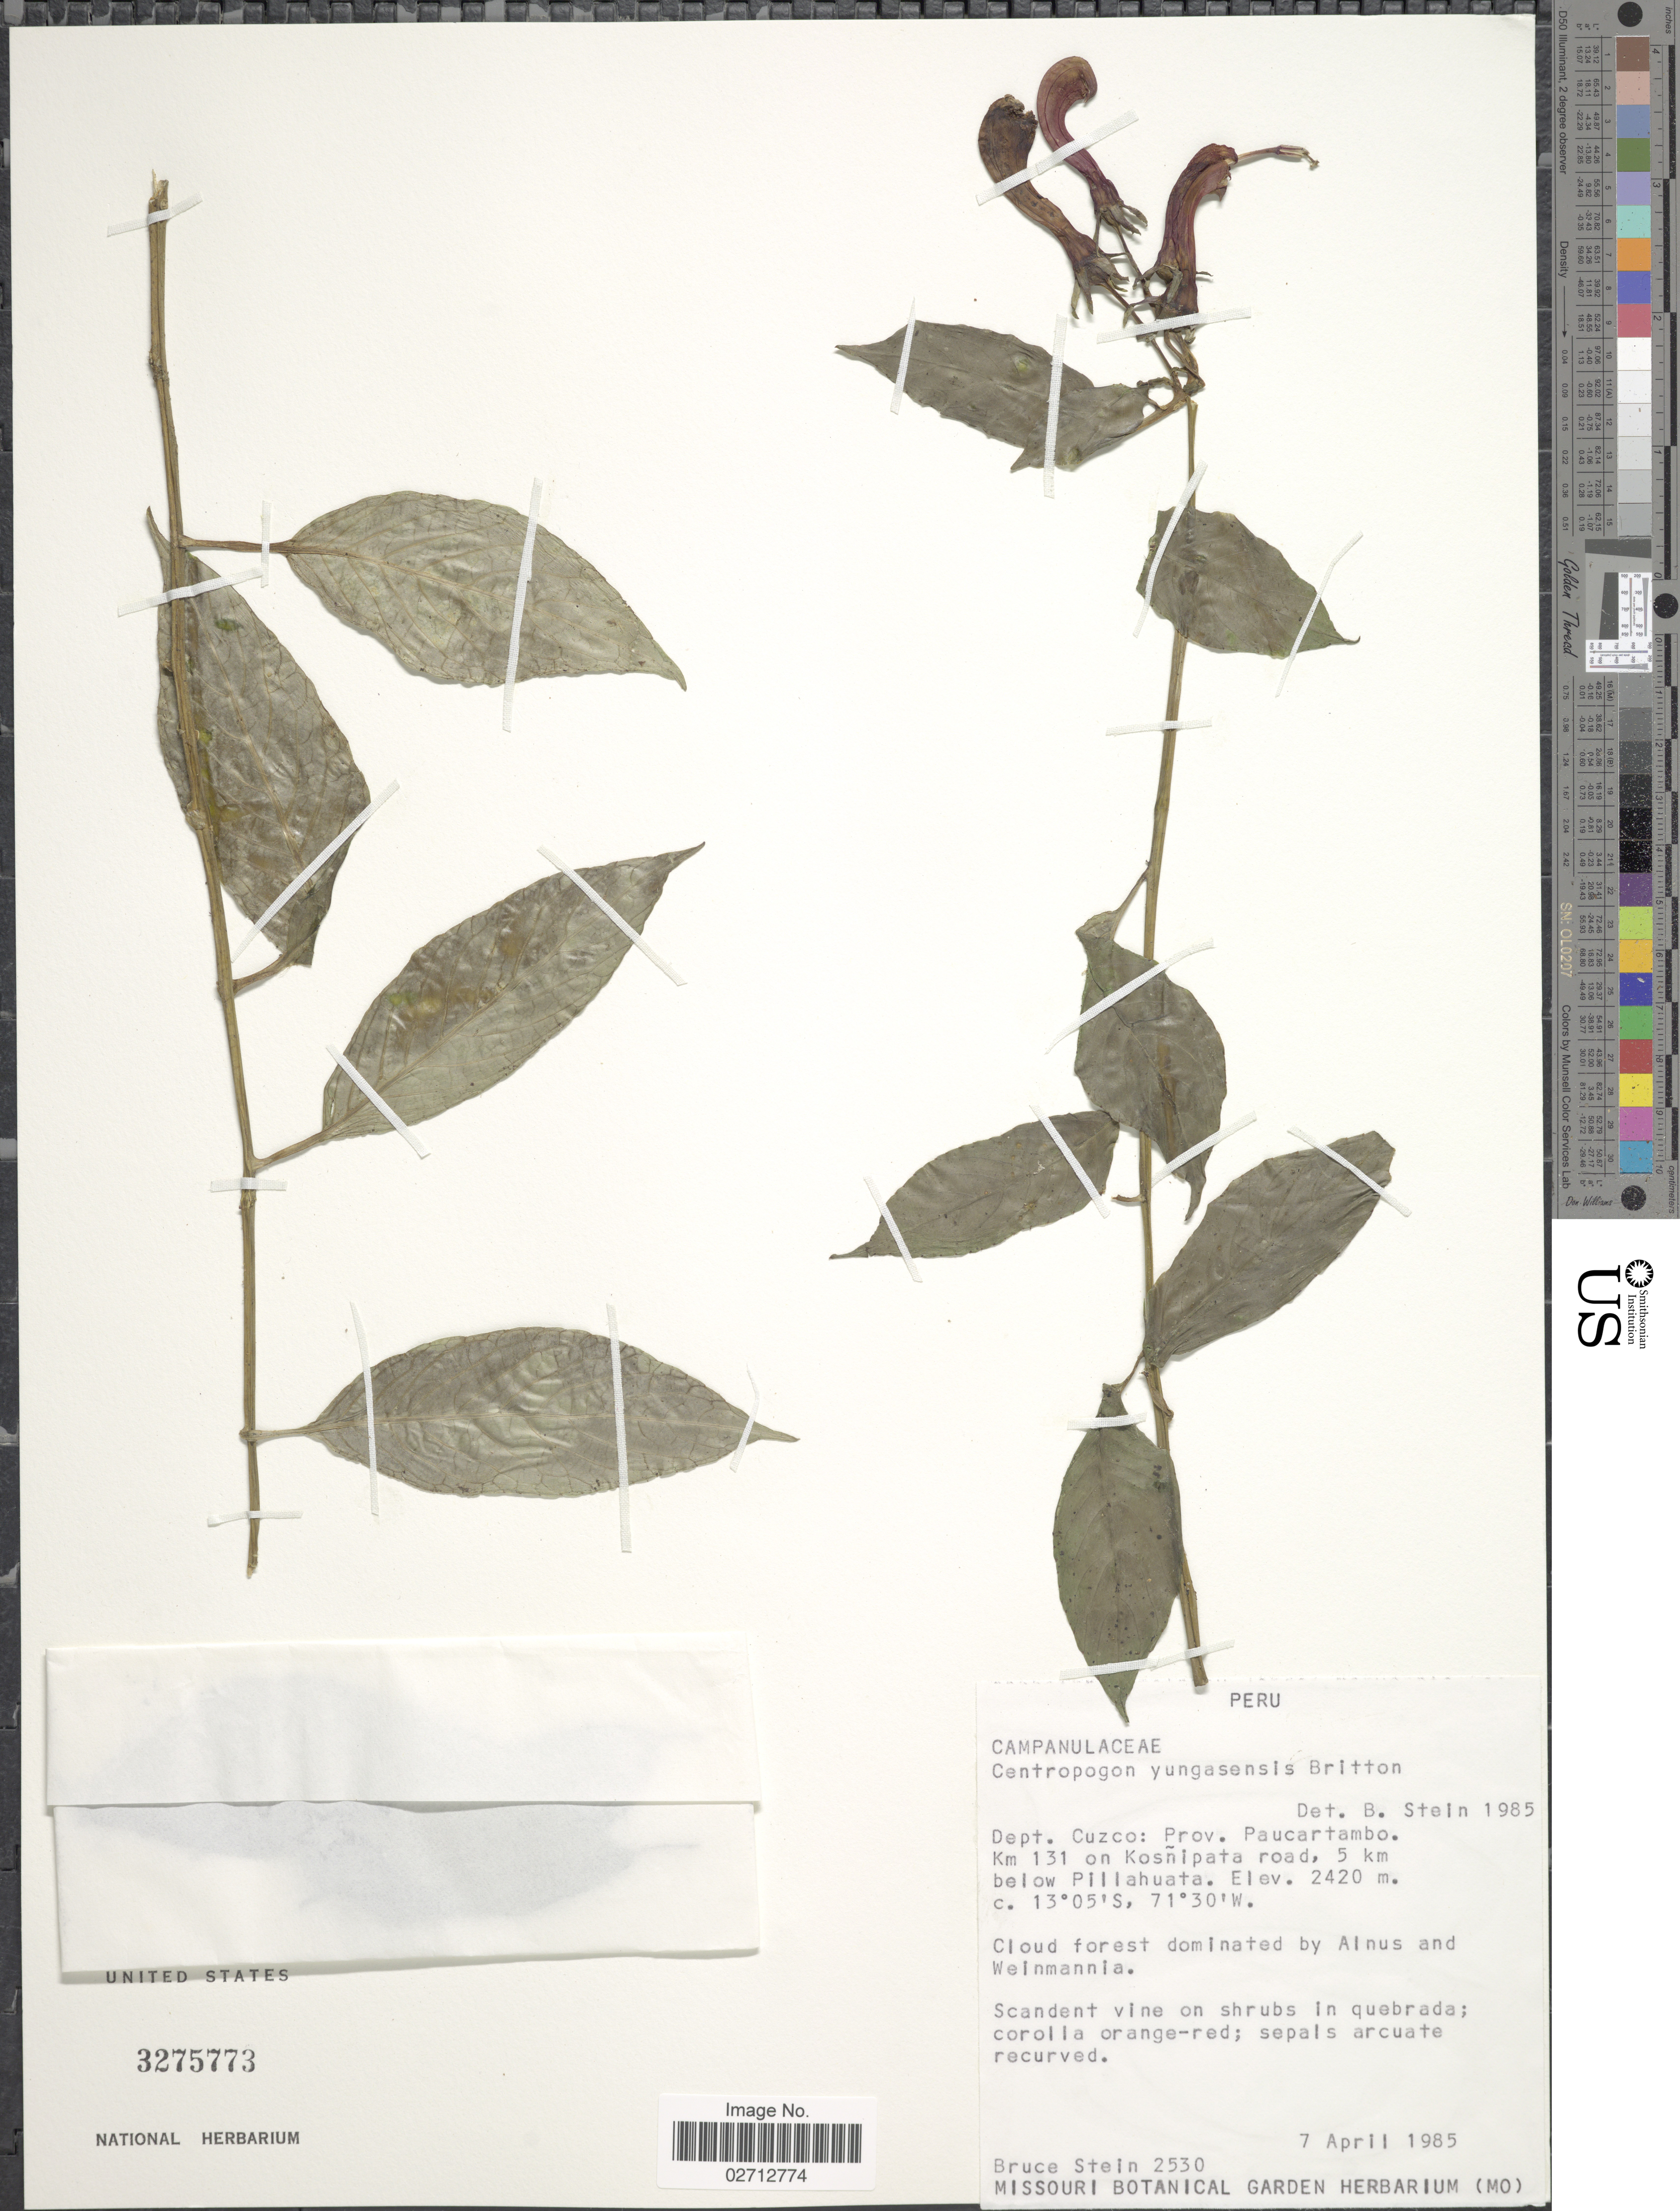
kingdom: Plantae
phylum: Tracheophyta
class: Magnoliopsida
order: Asterales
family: Campanulaceae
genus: Centropogon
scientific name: Centropogon yungasensis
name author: Britton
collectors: B. A. Stein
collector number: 2530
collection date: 1985-04-07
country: Peru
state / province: Cusco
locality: Prov. Paucartambo. Km 131 on Kosnipata road, 5 km below Pillahuata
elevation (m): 2420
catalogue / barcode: US 3275773